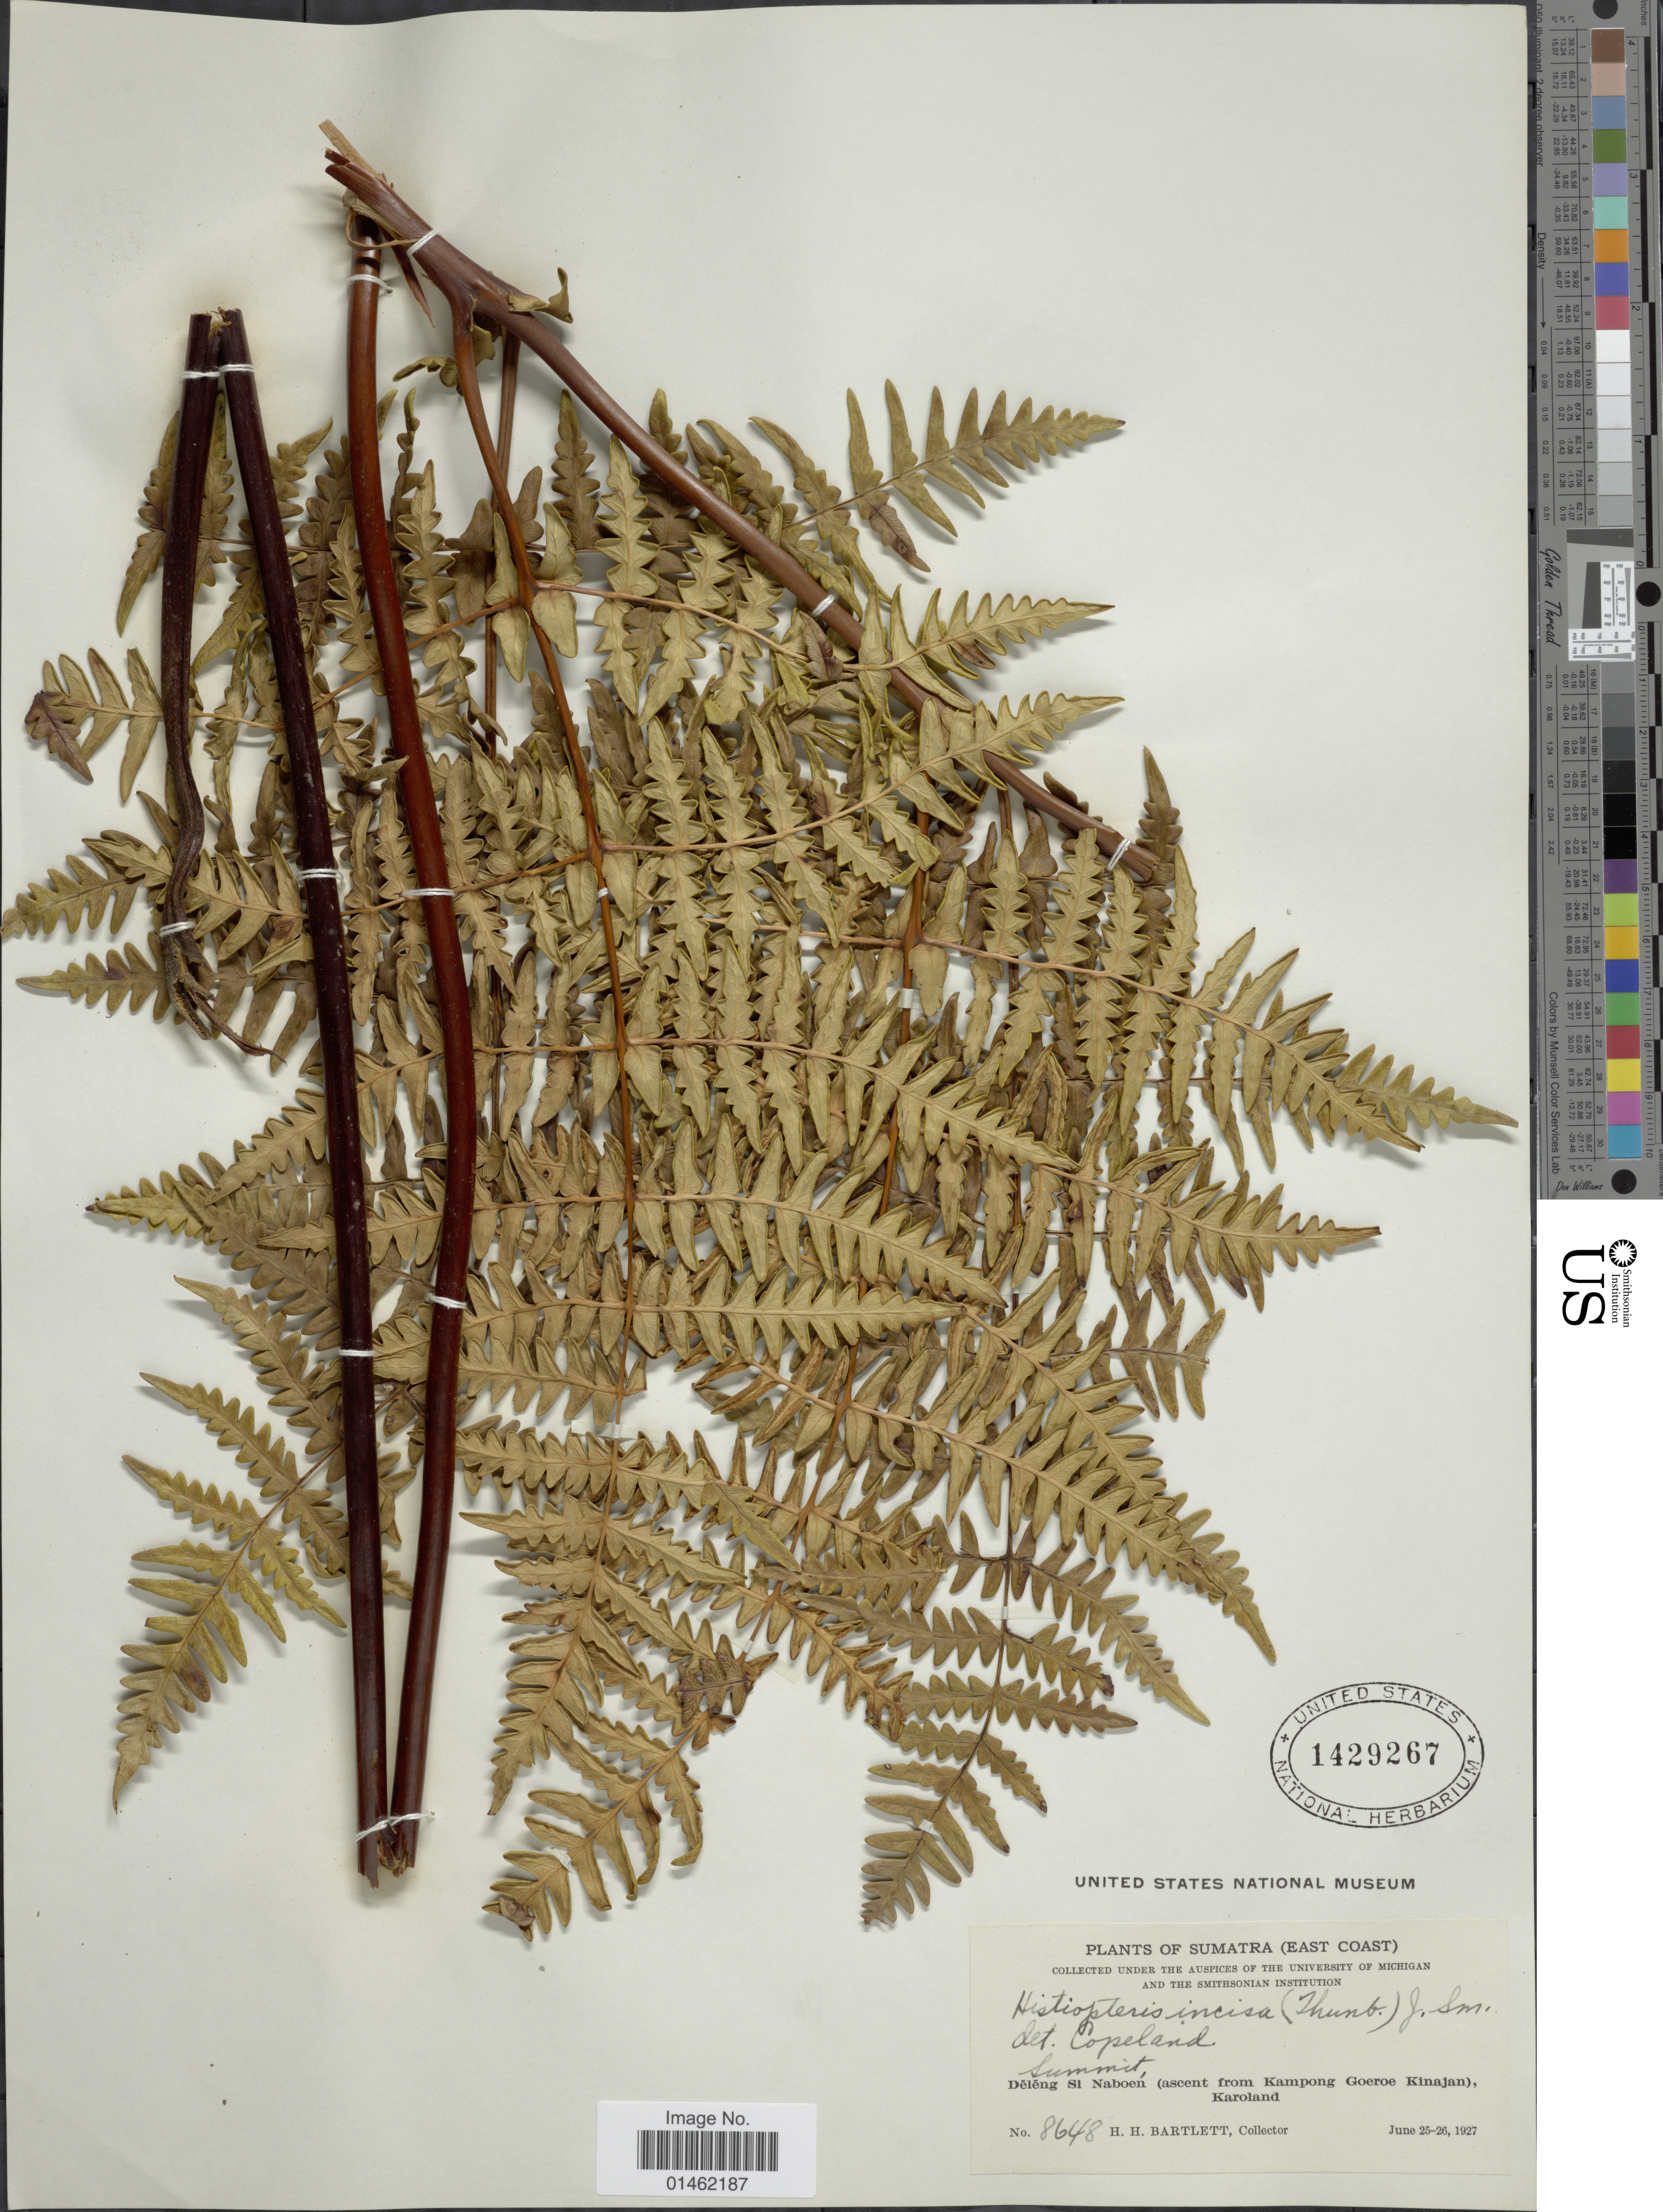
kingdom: Plantae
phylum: Tracheophyta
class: Polypodiopsida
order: Polypodiales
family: Dennstaedtiaceae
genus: Histiopteris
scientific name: Histiopteris incisa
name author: (Thunb.) J. Sm.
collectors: H. H. Bartlett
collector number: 8648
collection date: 1927-06-25/1927-06-26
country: Indonesia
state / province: Sumatra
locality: (East Coast) Dêlêng Si Naboen (ascent from Kampong Goeroe Kinjan), Karoland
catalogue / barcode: US 1429267